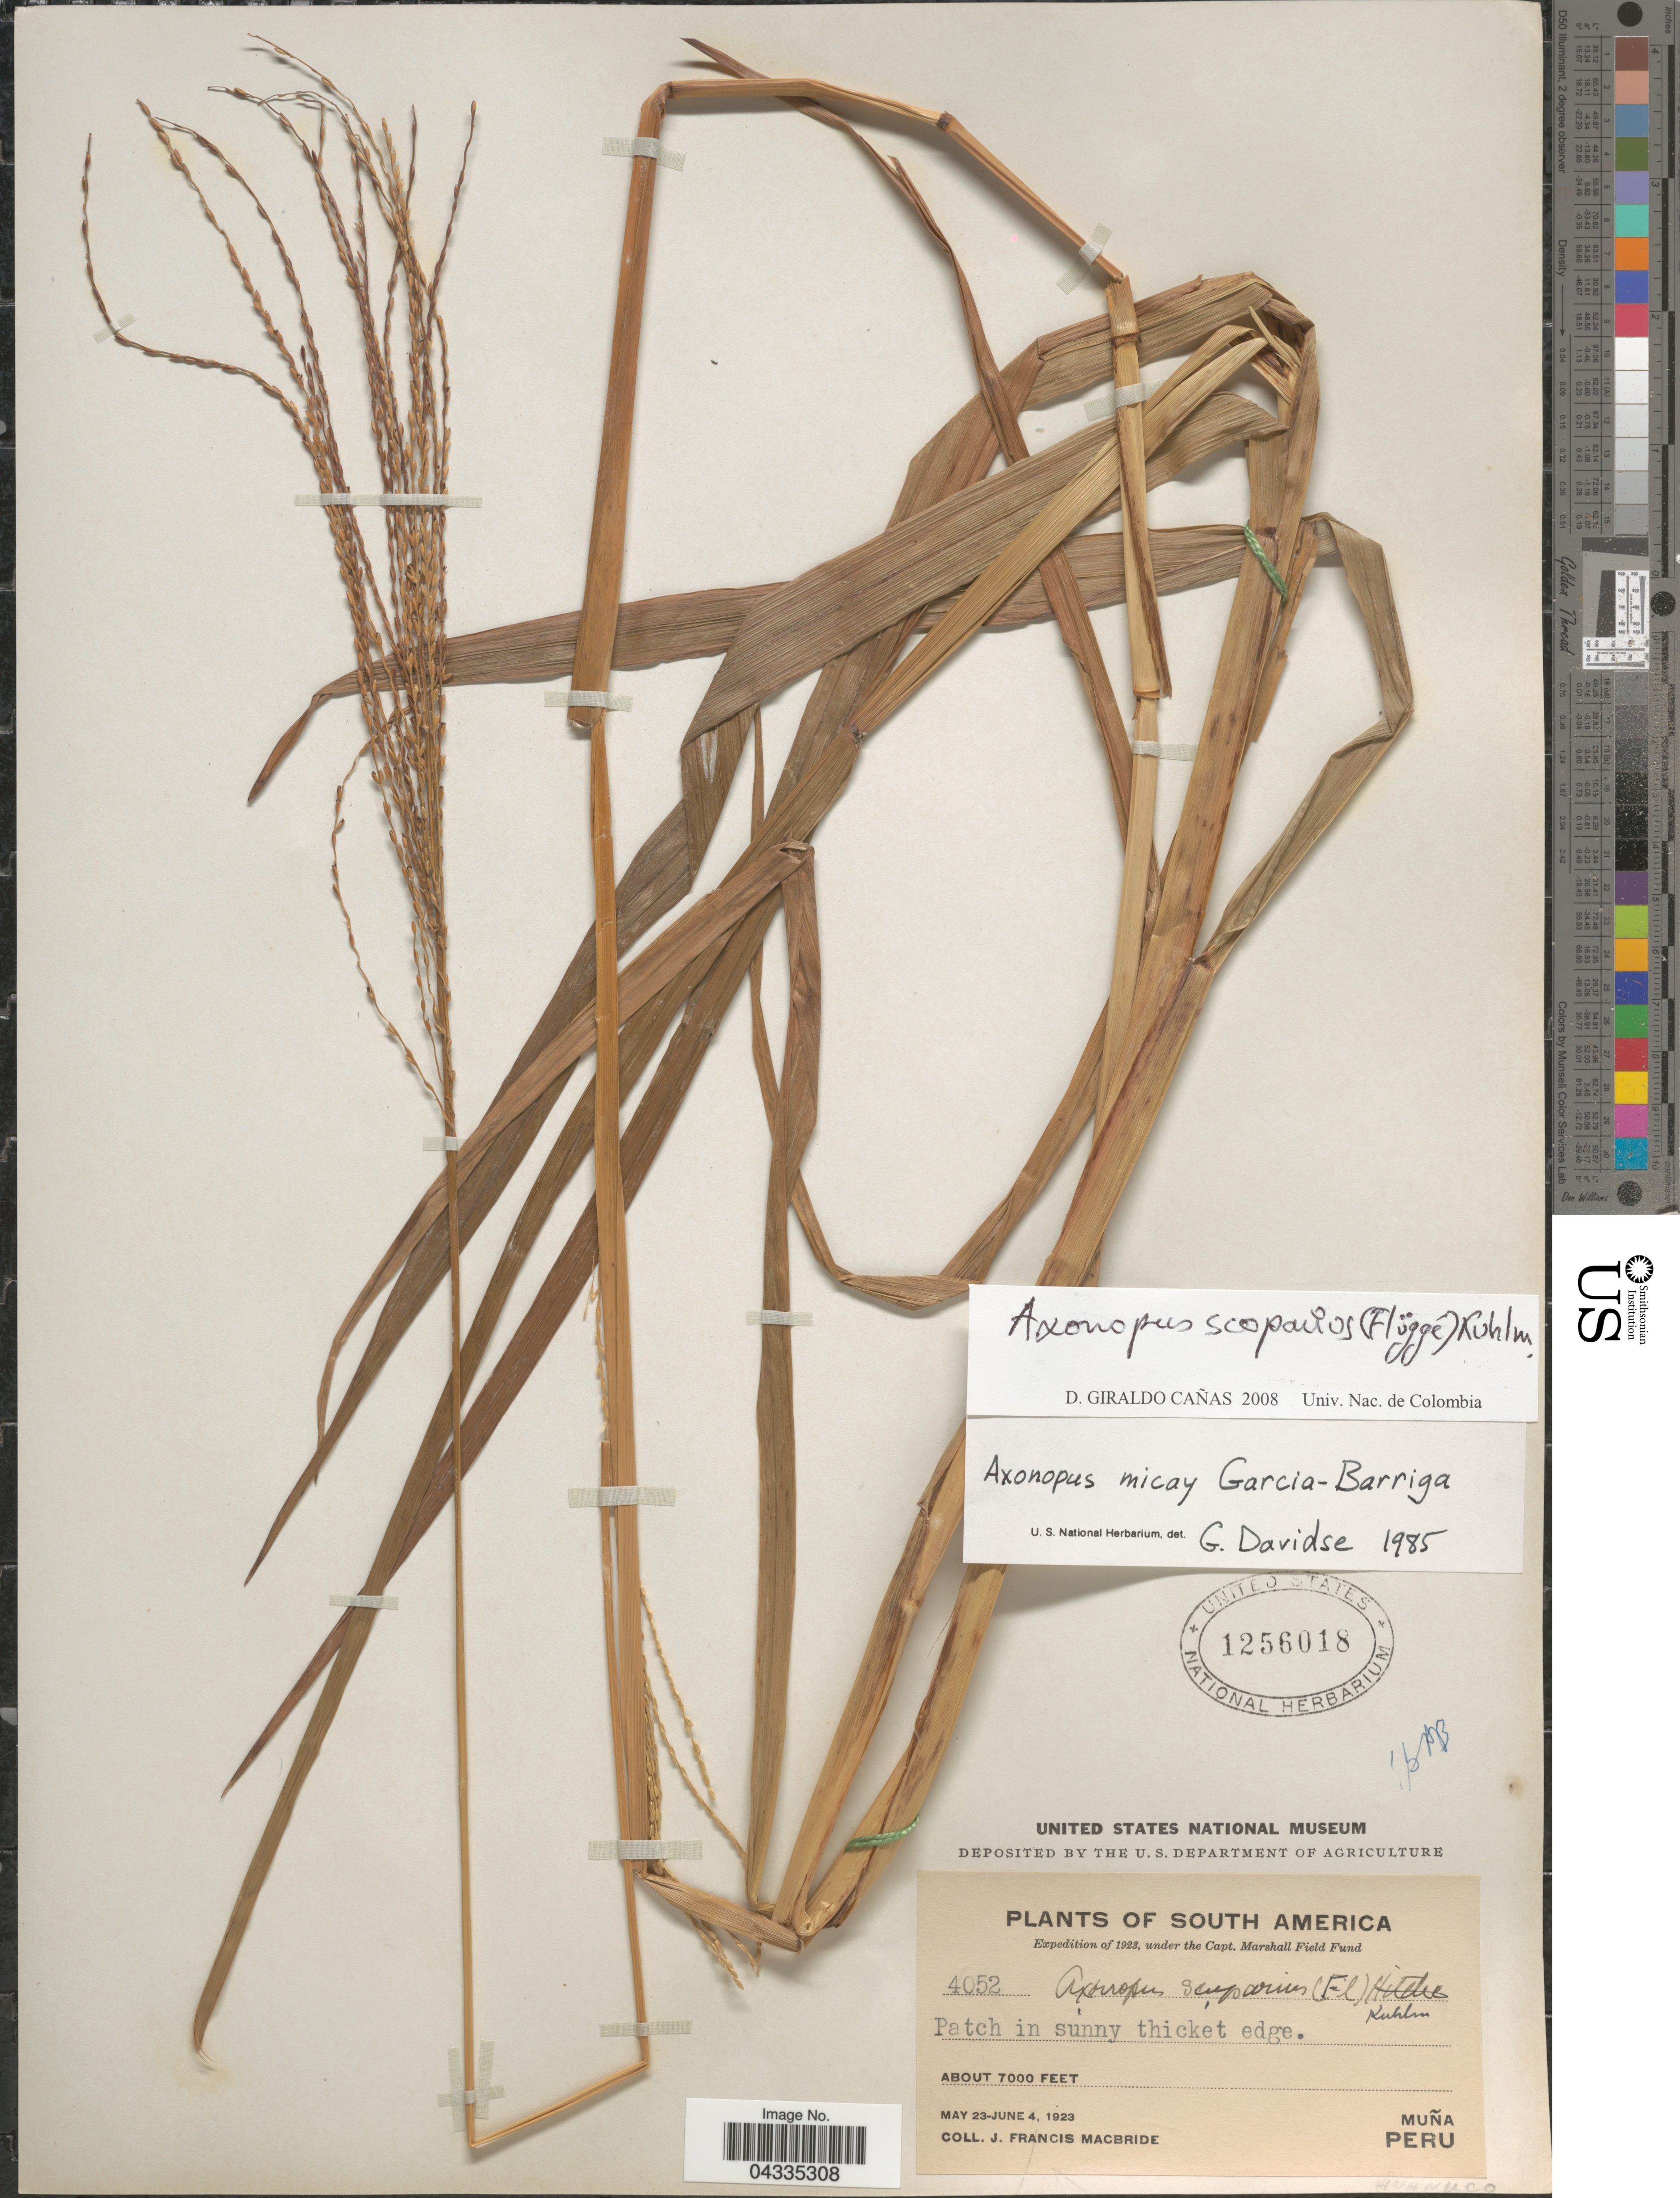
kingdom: Plantae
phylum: Tracheophyta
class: Liliopsida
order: Poales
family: Poaceae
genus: Axonopus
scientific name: Axonopus scoparius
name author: (Flüggé) Kuhlm.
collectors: J. F. Macbride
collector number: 4052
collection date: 1923-05-23/1923-06-04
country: Peru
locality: Expedition of 1923. Patch in sunny thicket edge. Muña.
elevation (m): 2134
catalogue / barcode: US 1256018